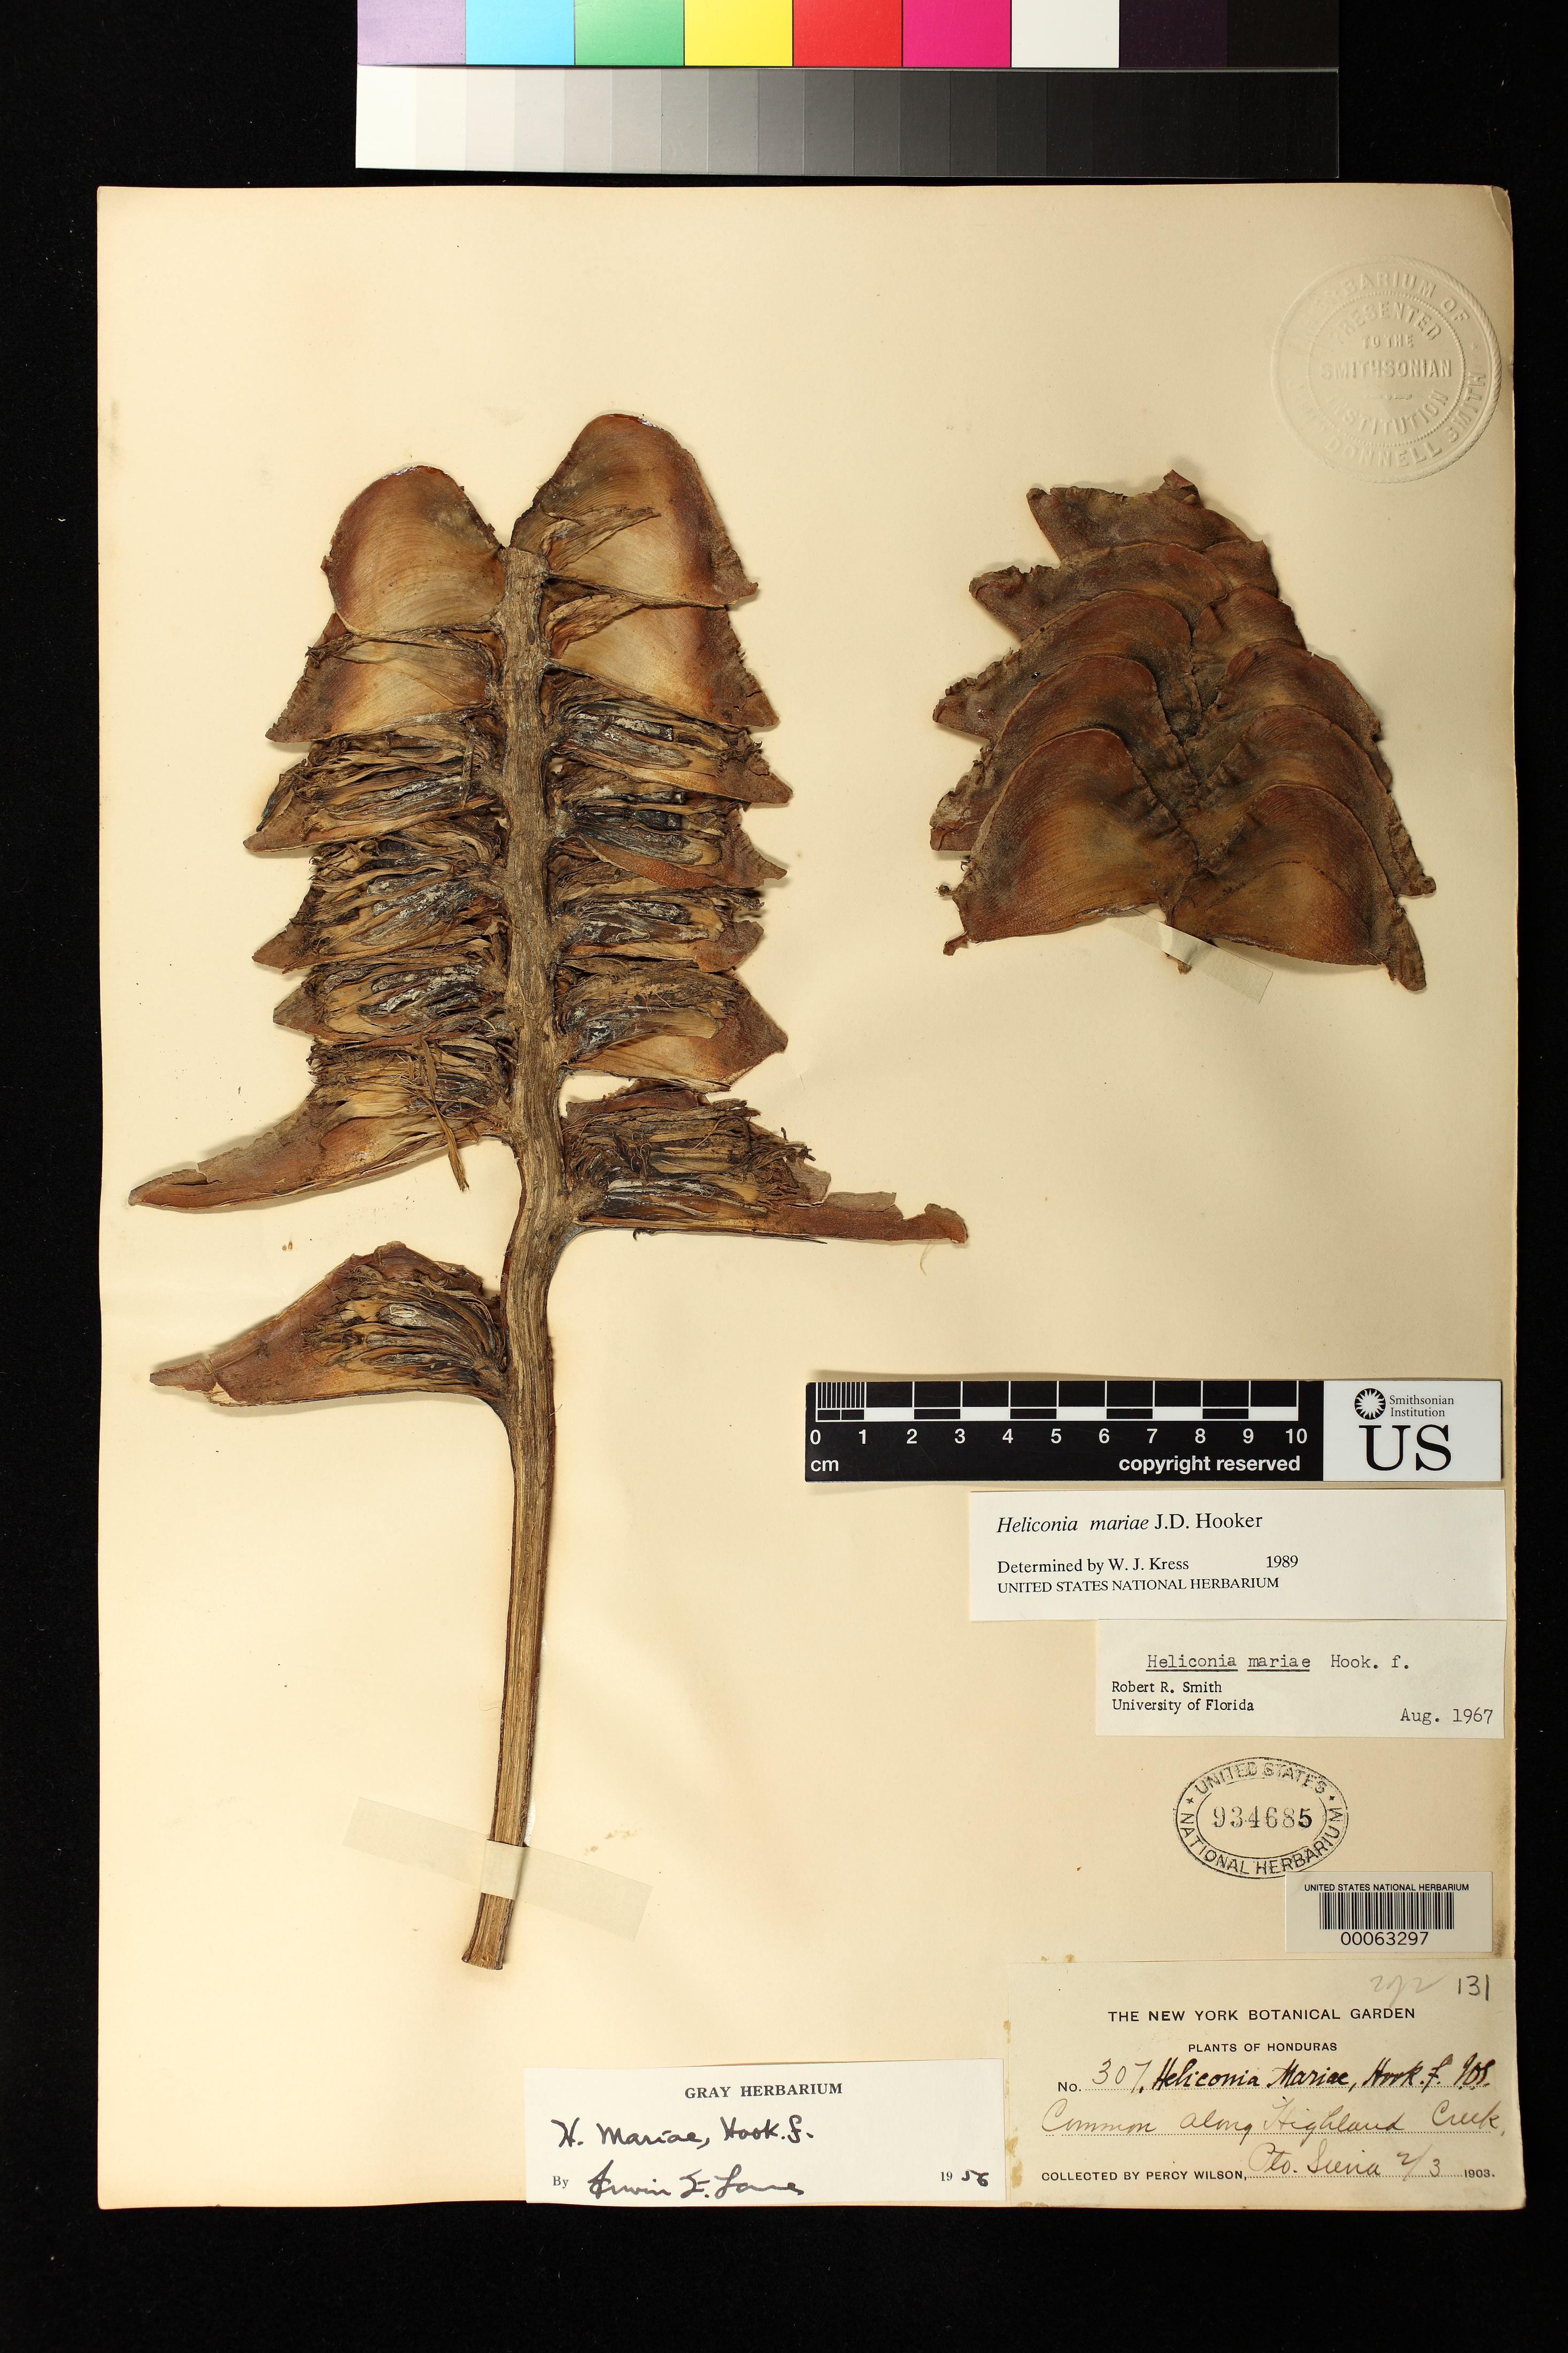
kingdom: Plantae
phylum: Tracheophyta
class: Liliopsida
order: Zingiberales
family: Heliconiaceae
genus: Heliconia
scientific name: Heliconia mariae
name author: Hook. f.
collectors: P. Wilson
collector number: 307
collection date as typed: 2/3/1903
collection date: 1903-02-03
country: Honduras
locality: Along highland creek, pto. sierra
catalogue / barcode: US 934685